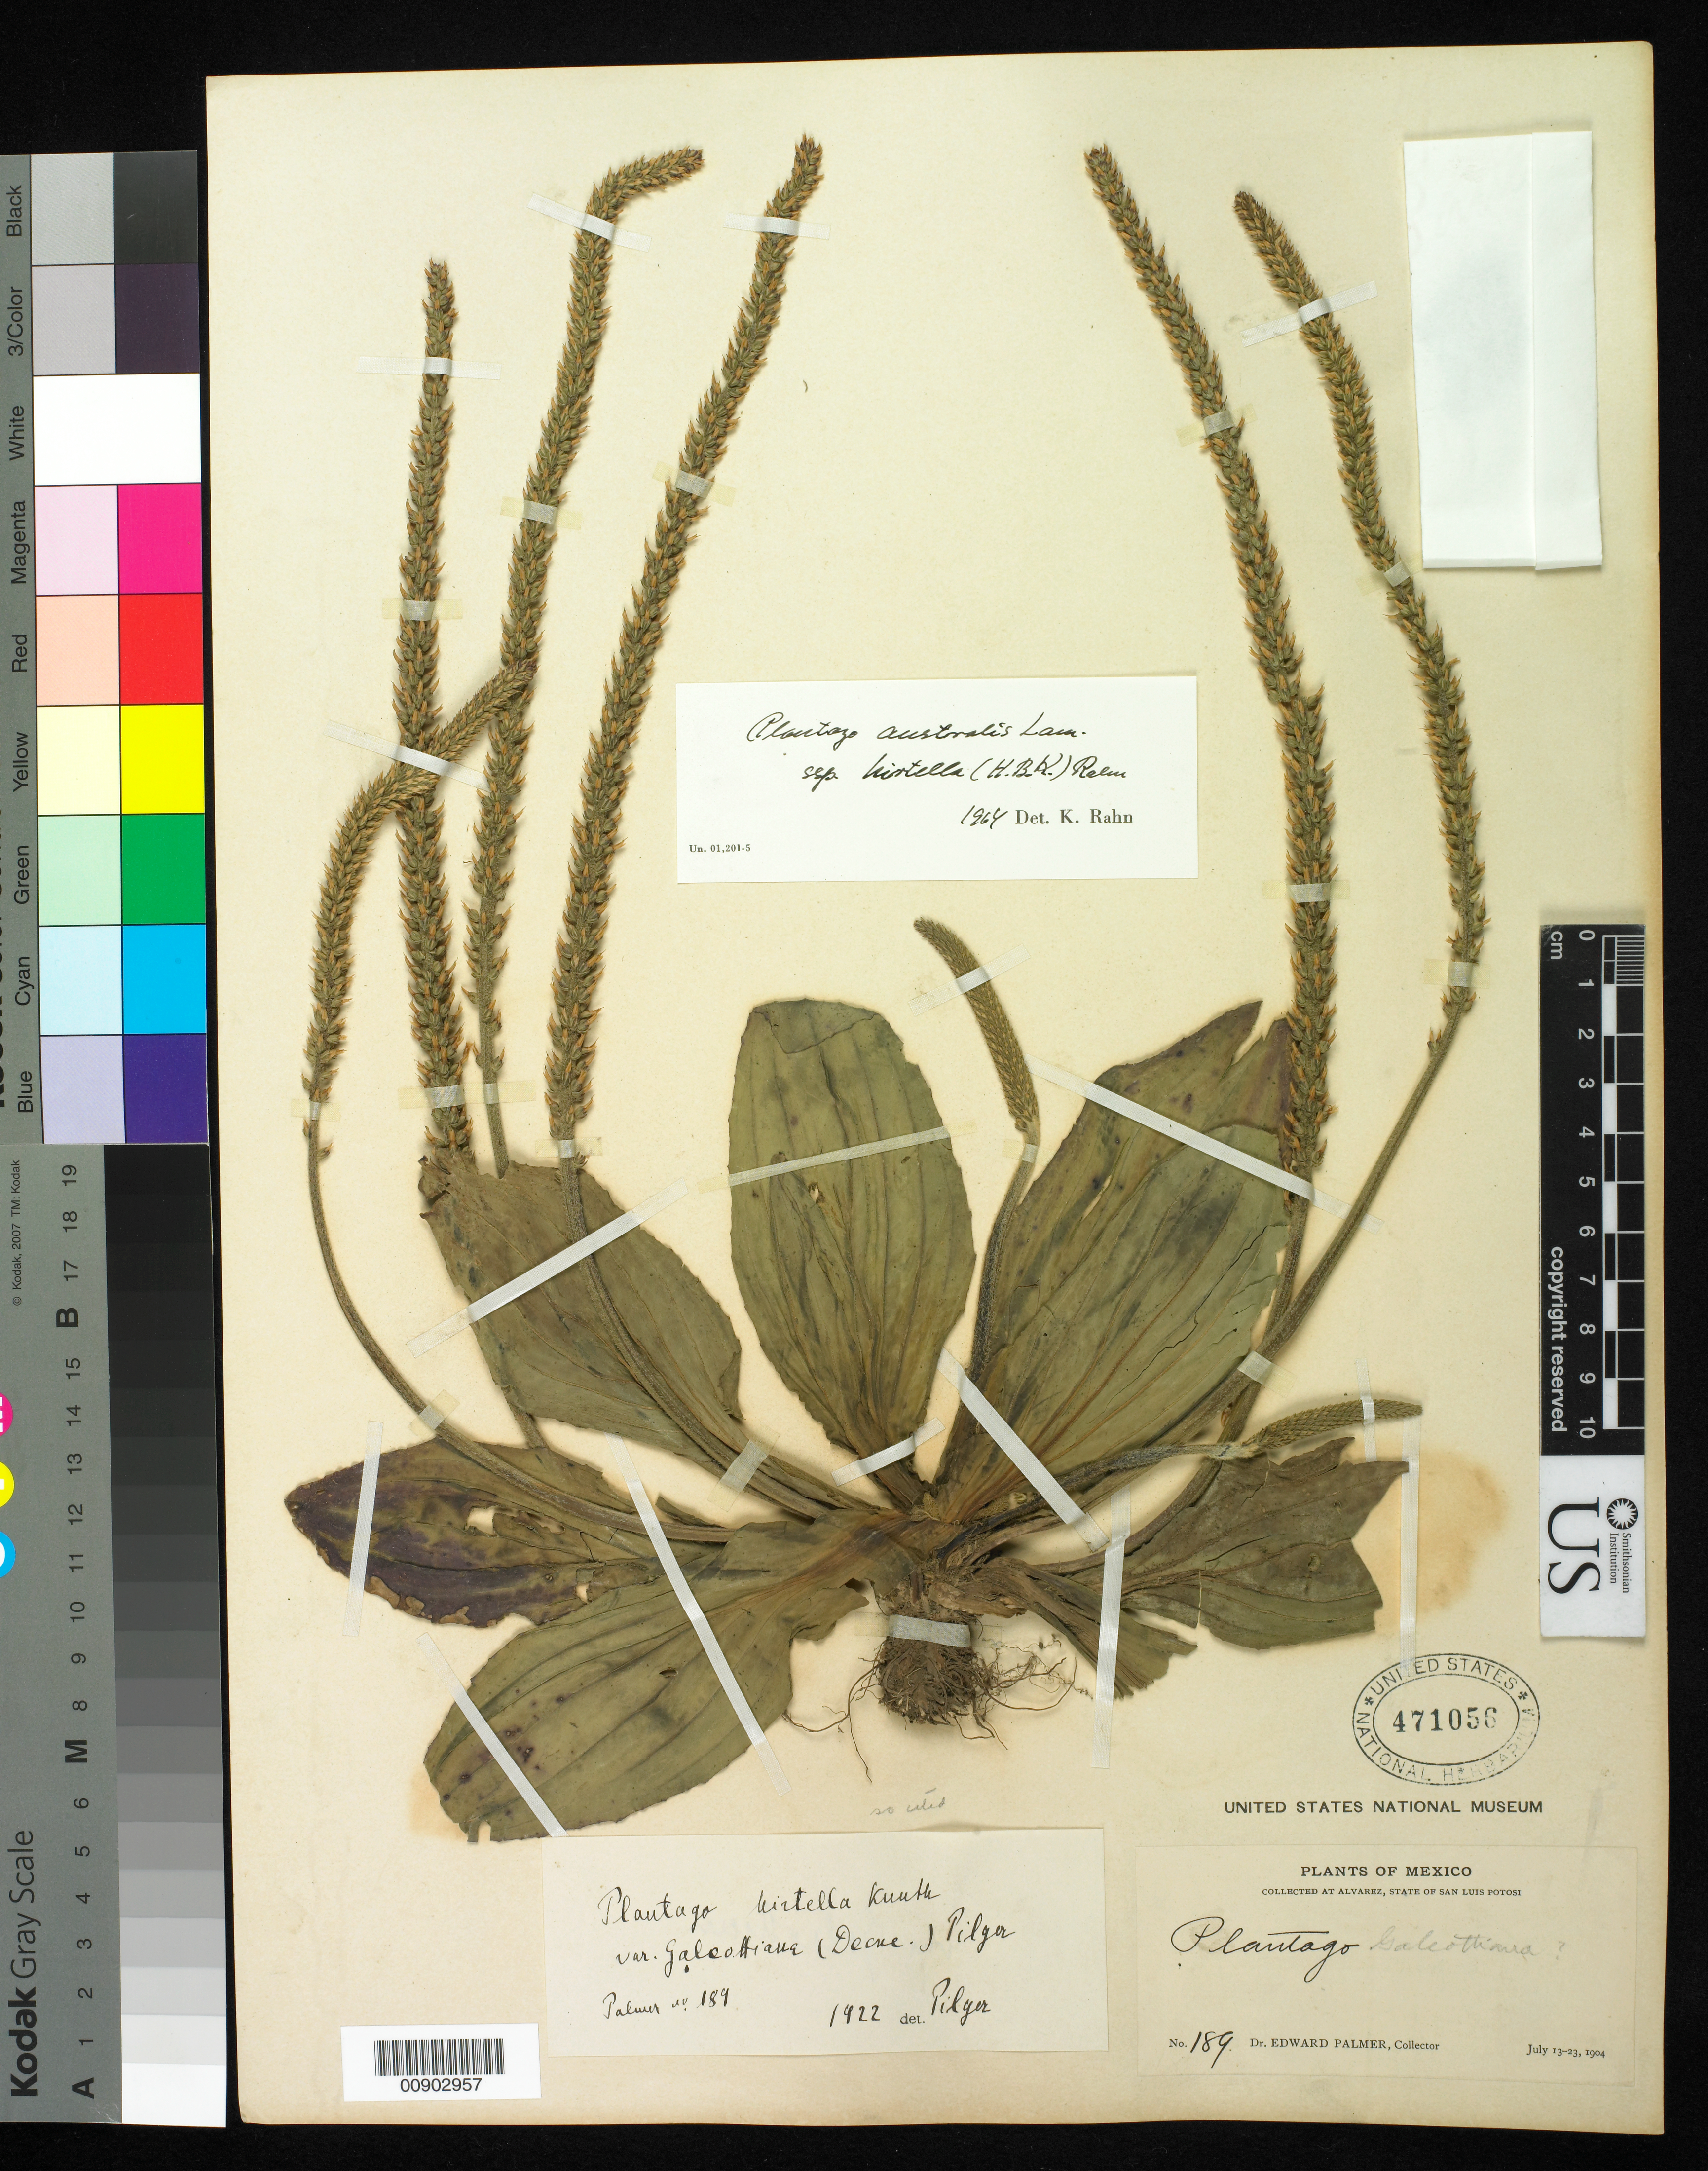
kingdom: Plantae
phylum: Tracheophyta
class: Magnoliopsida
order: Lamiales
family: Plantaginaceae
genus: Plantago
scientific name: Plantago australis subsp. hirtella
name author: (Kunth) Rahn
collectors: E. Palmer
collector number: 189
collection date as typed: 13 Jul 1904 to 23 Jul 1904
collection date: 1904-07-13/1904-07-23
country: Mexico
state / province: San Luis Potosí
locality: Alvarez, San Luis Potosí.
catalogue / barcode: US 471056